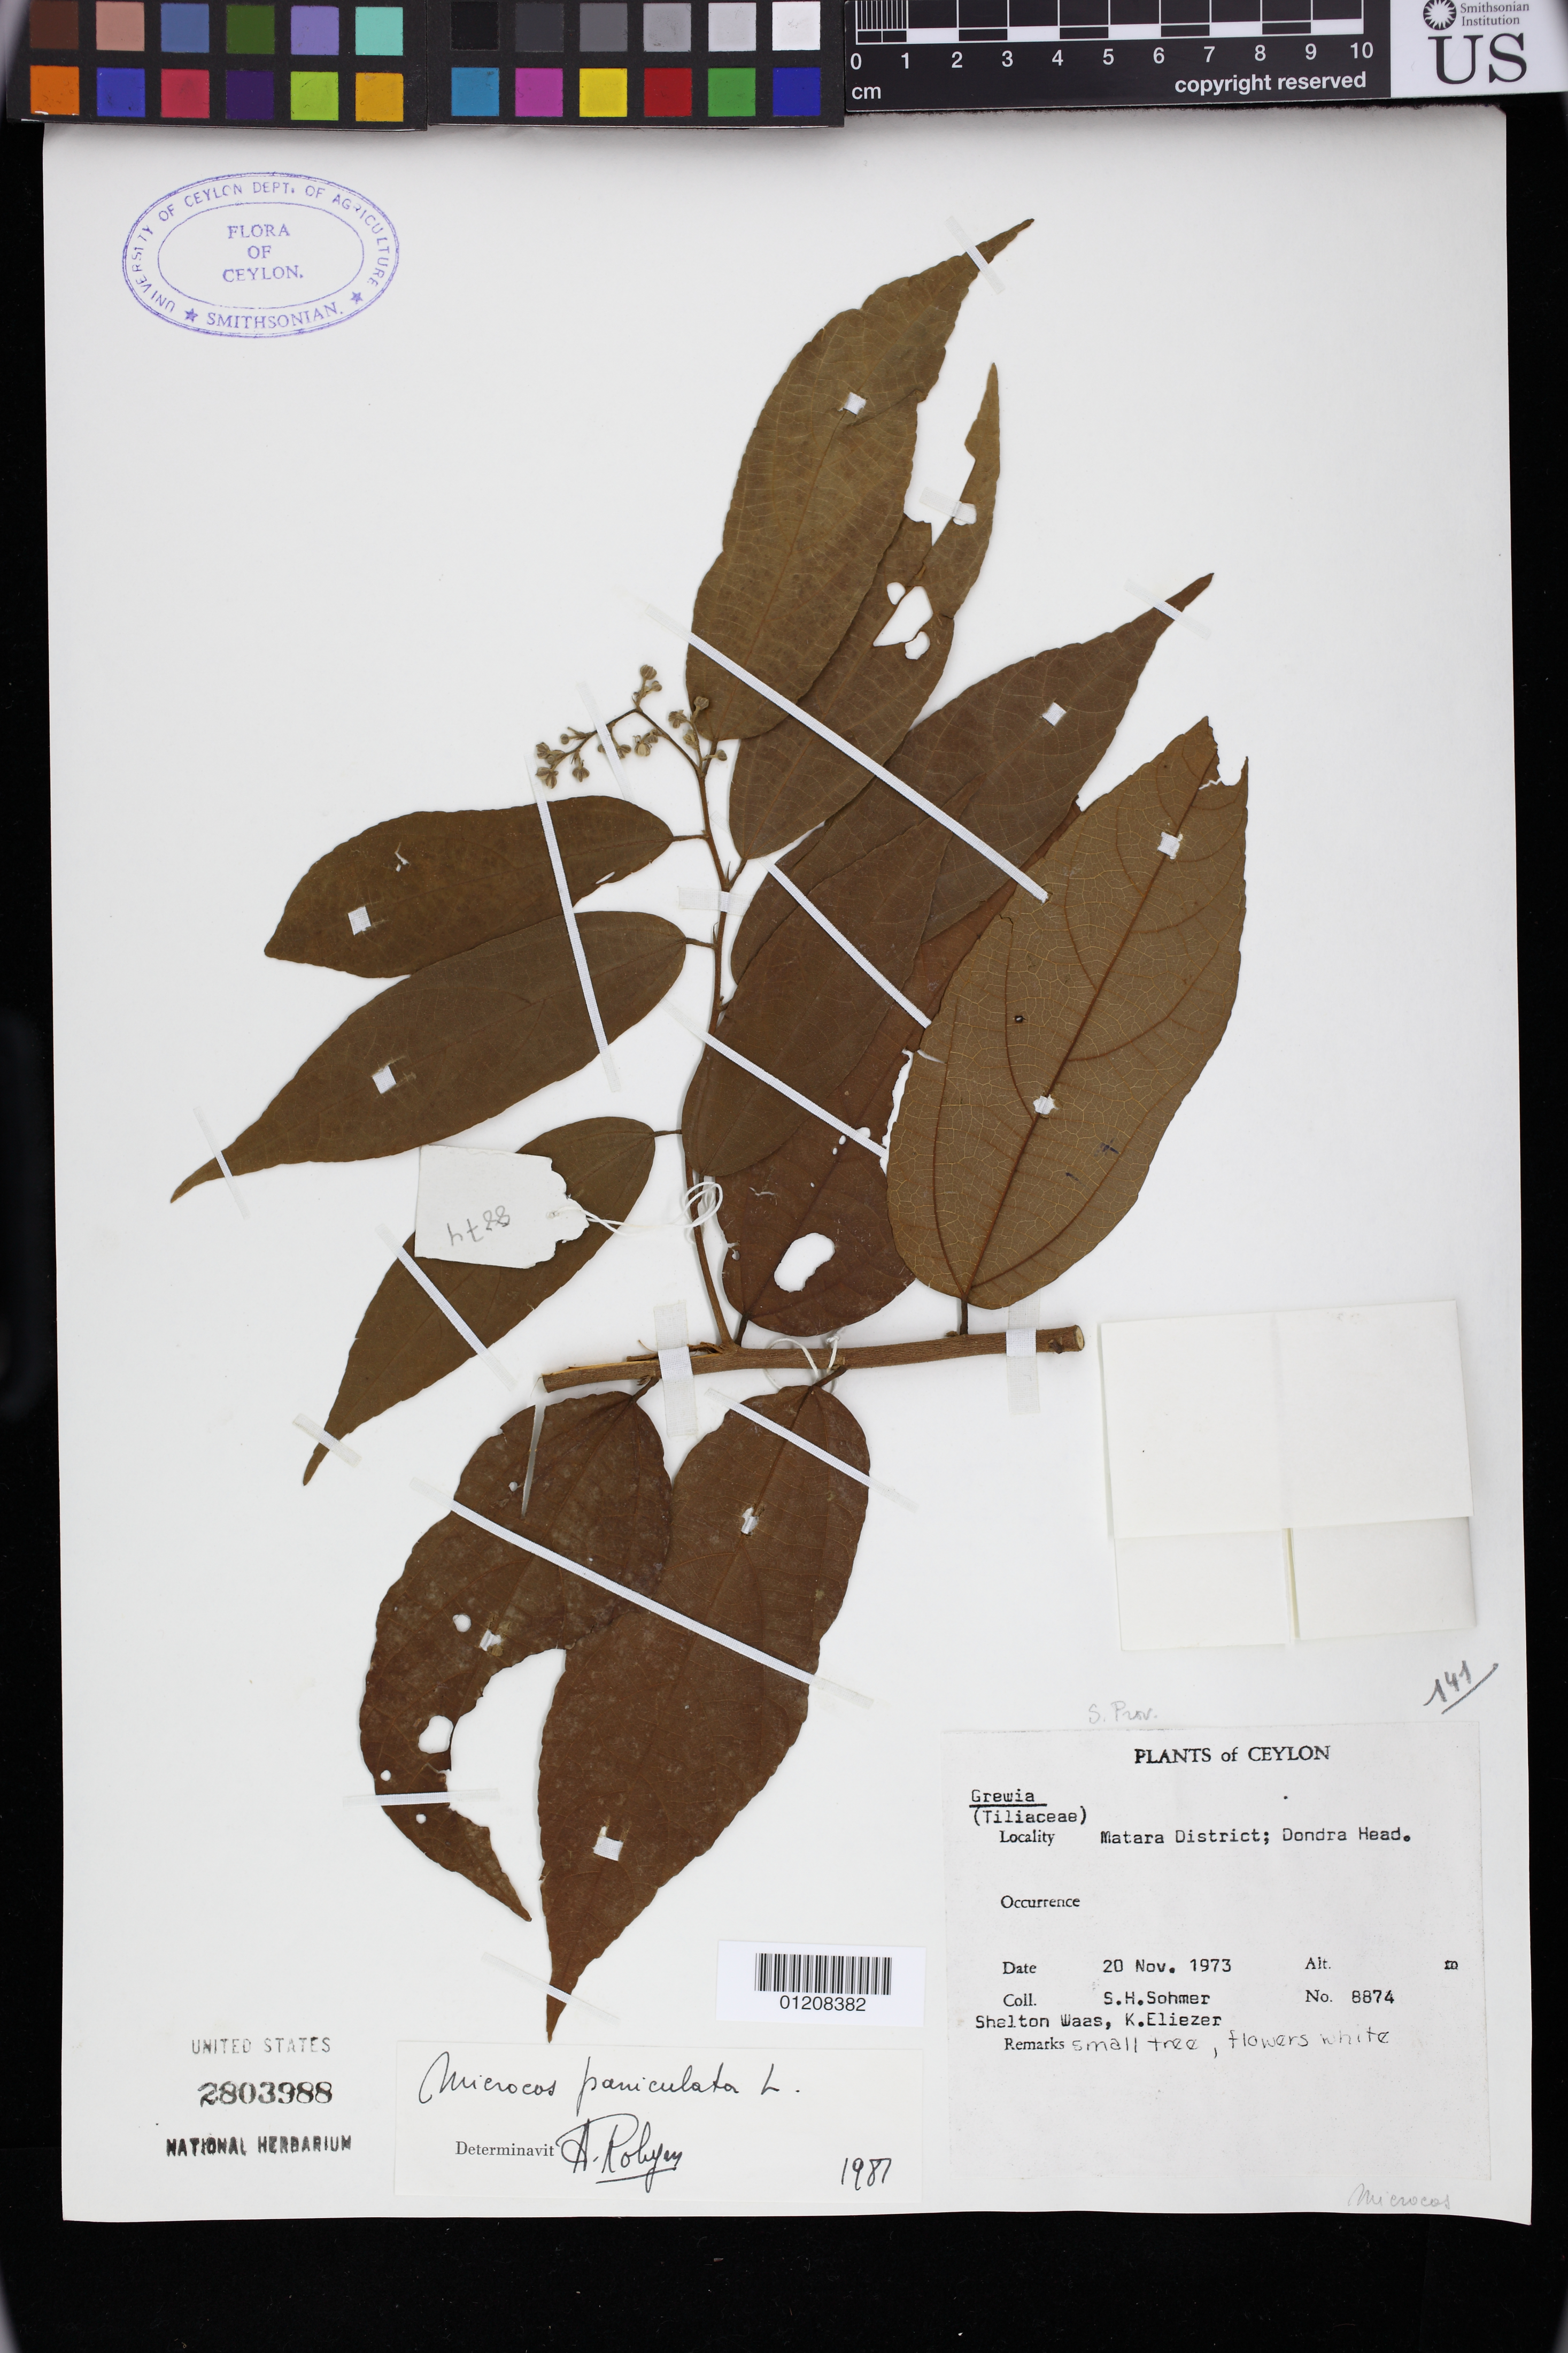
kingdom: Plantae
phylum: Tracheophyta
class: Magnoliopsida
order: Malvales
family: Malvaceae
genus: Microcos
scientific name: Microcos paniculata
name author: L.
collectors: S. H. Sohmer, S. Waas & K. Eliezer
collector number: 8874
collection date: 1973-11-20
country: Sri Lanka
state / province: Southern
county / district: Matara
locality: Dondra Head.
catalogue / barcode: US 2803988